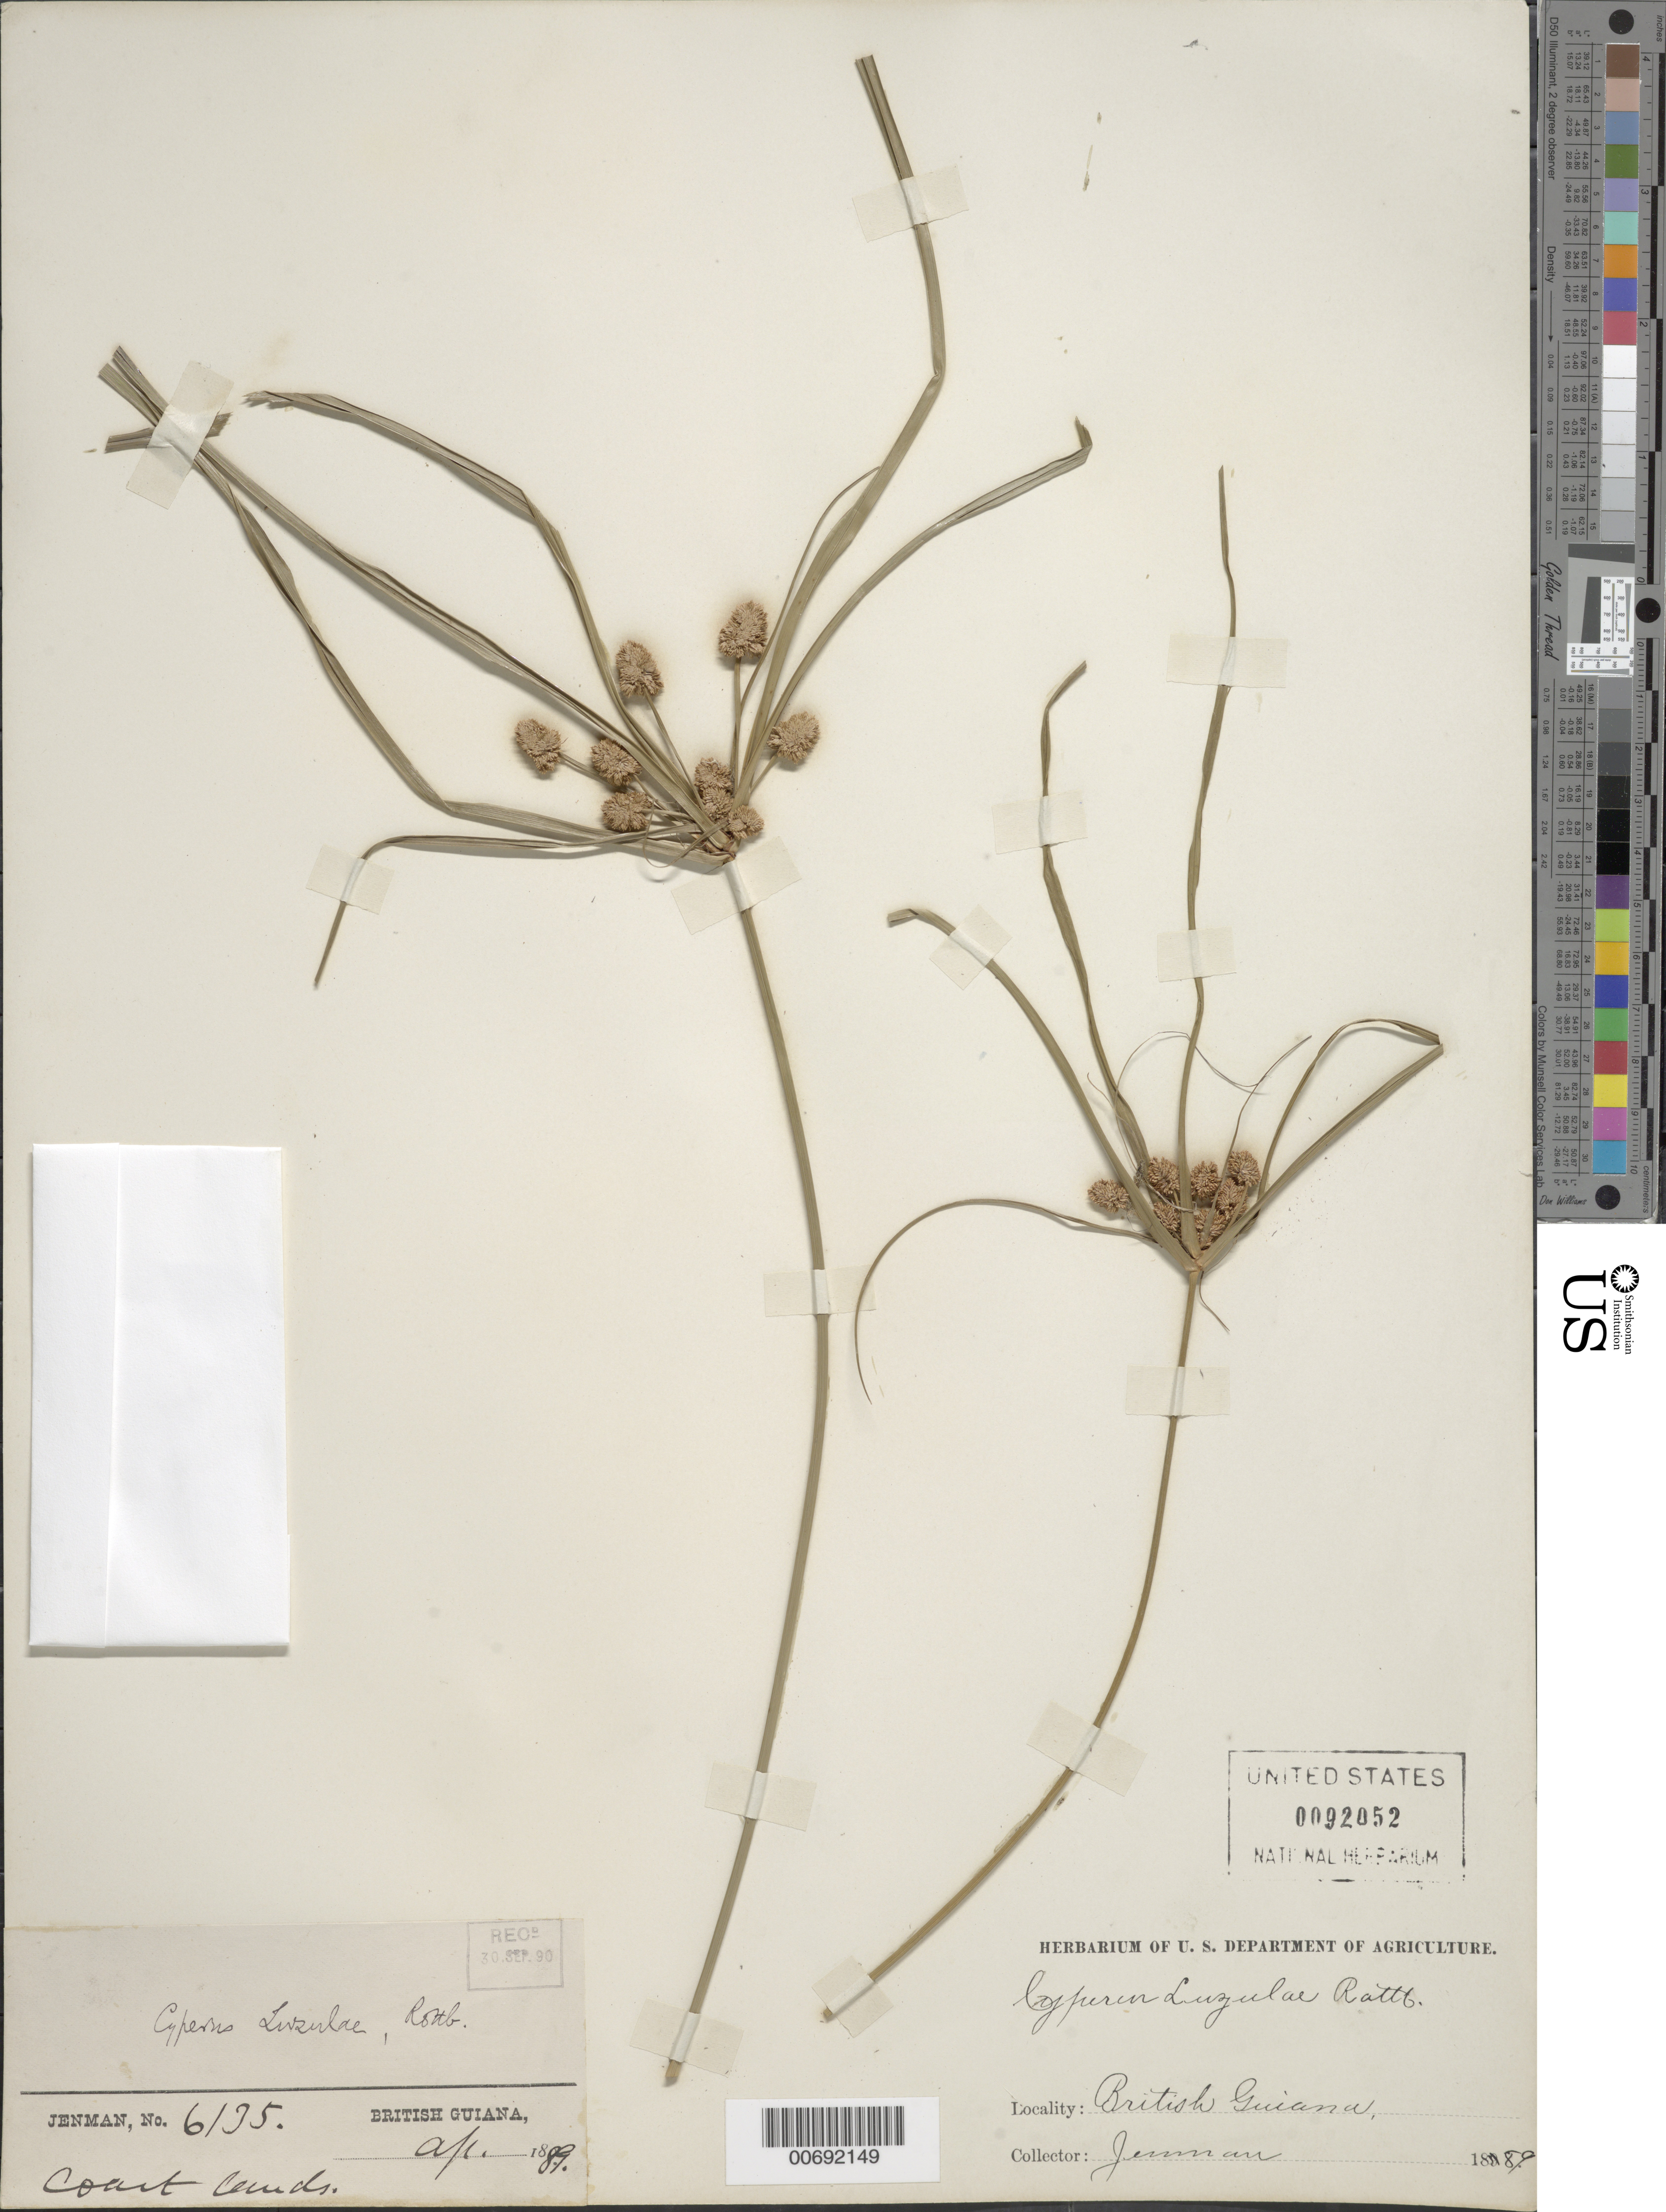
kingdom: Plantae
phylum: Tracheophyta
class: Liliopsida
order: Poales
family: Cyperaceae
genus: Cyperus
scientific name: Cyperus luzulae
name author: (L.) Rottb. ex Retz.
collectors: G. S. Jenman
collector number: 6135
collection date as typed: April 1889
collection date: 1889-04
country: Guyana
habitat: Coast lands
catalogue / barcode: US 92052